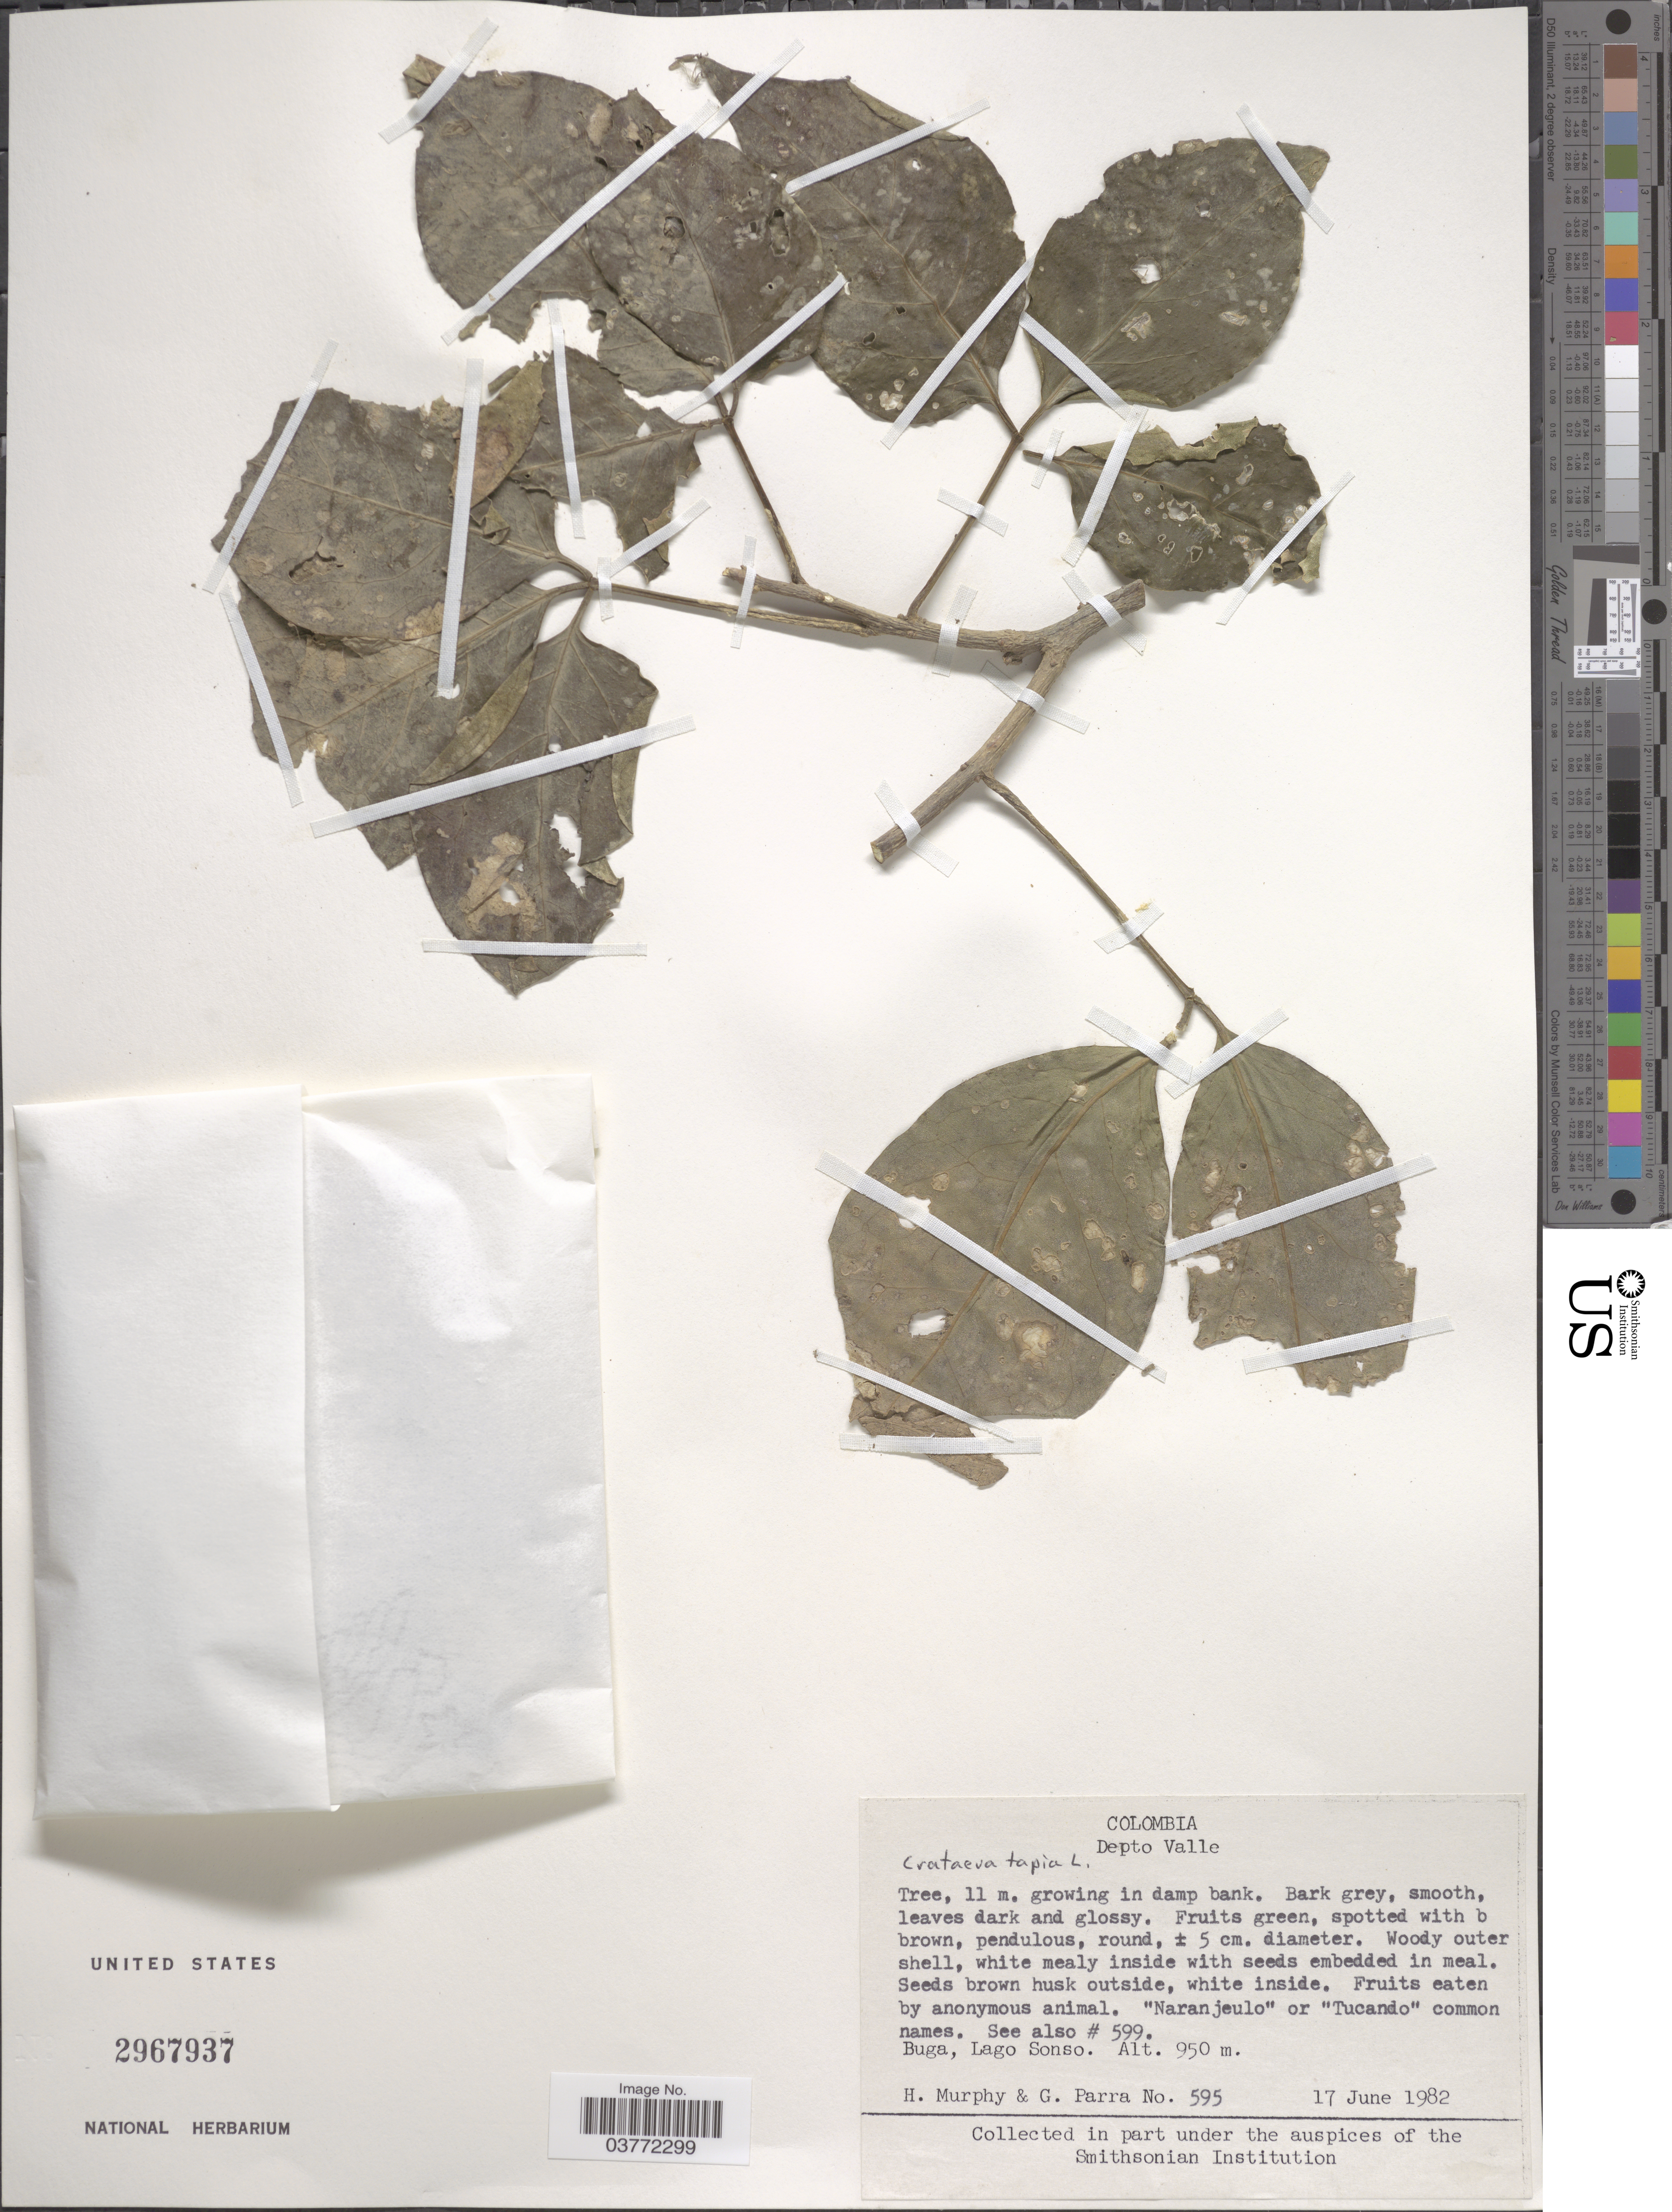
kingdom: Plantae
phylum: Tracheophyta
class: Magnoliopsida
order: Brassicales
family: Capparaceae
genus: Crateva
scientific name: Crateva tapia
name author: L.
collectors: H. Murphy & G. Parra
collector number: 595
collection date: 1982-06-17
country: Colombia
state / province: Valle del Cauca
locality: Depto Valle. Buga, Lago Sonso.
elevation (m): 950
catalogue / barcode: US 2967937